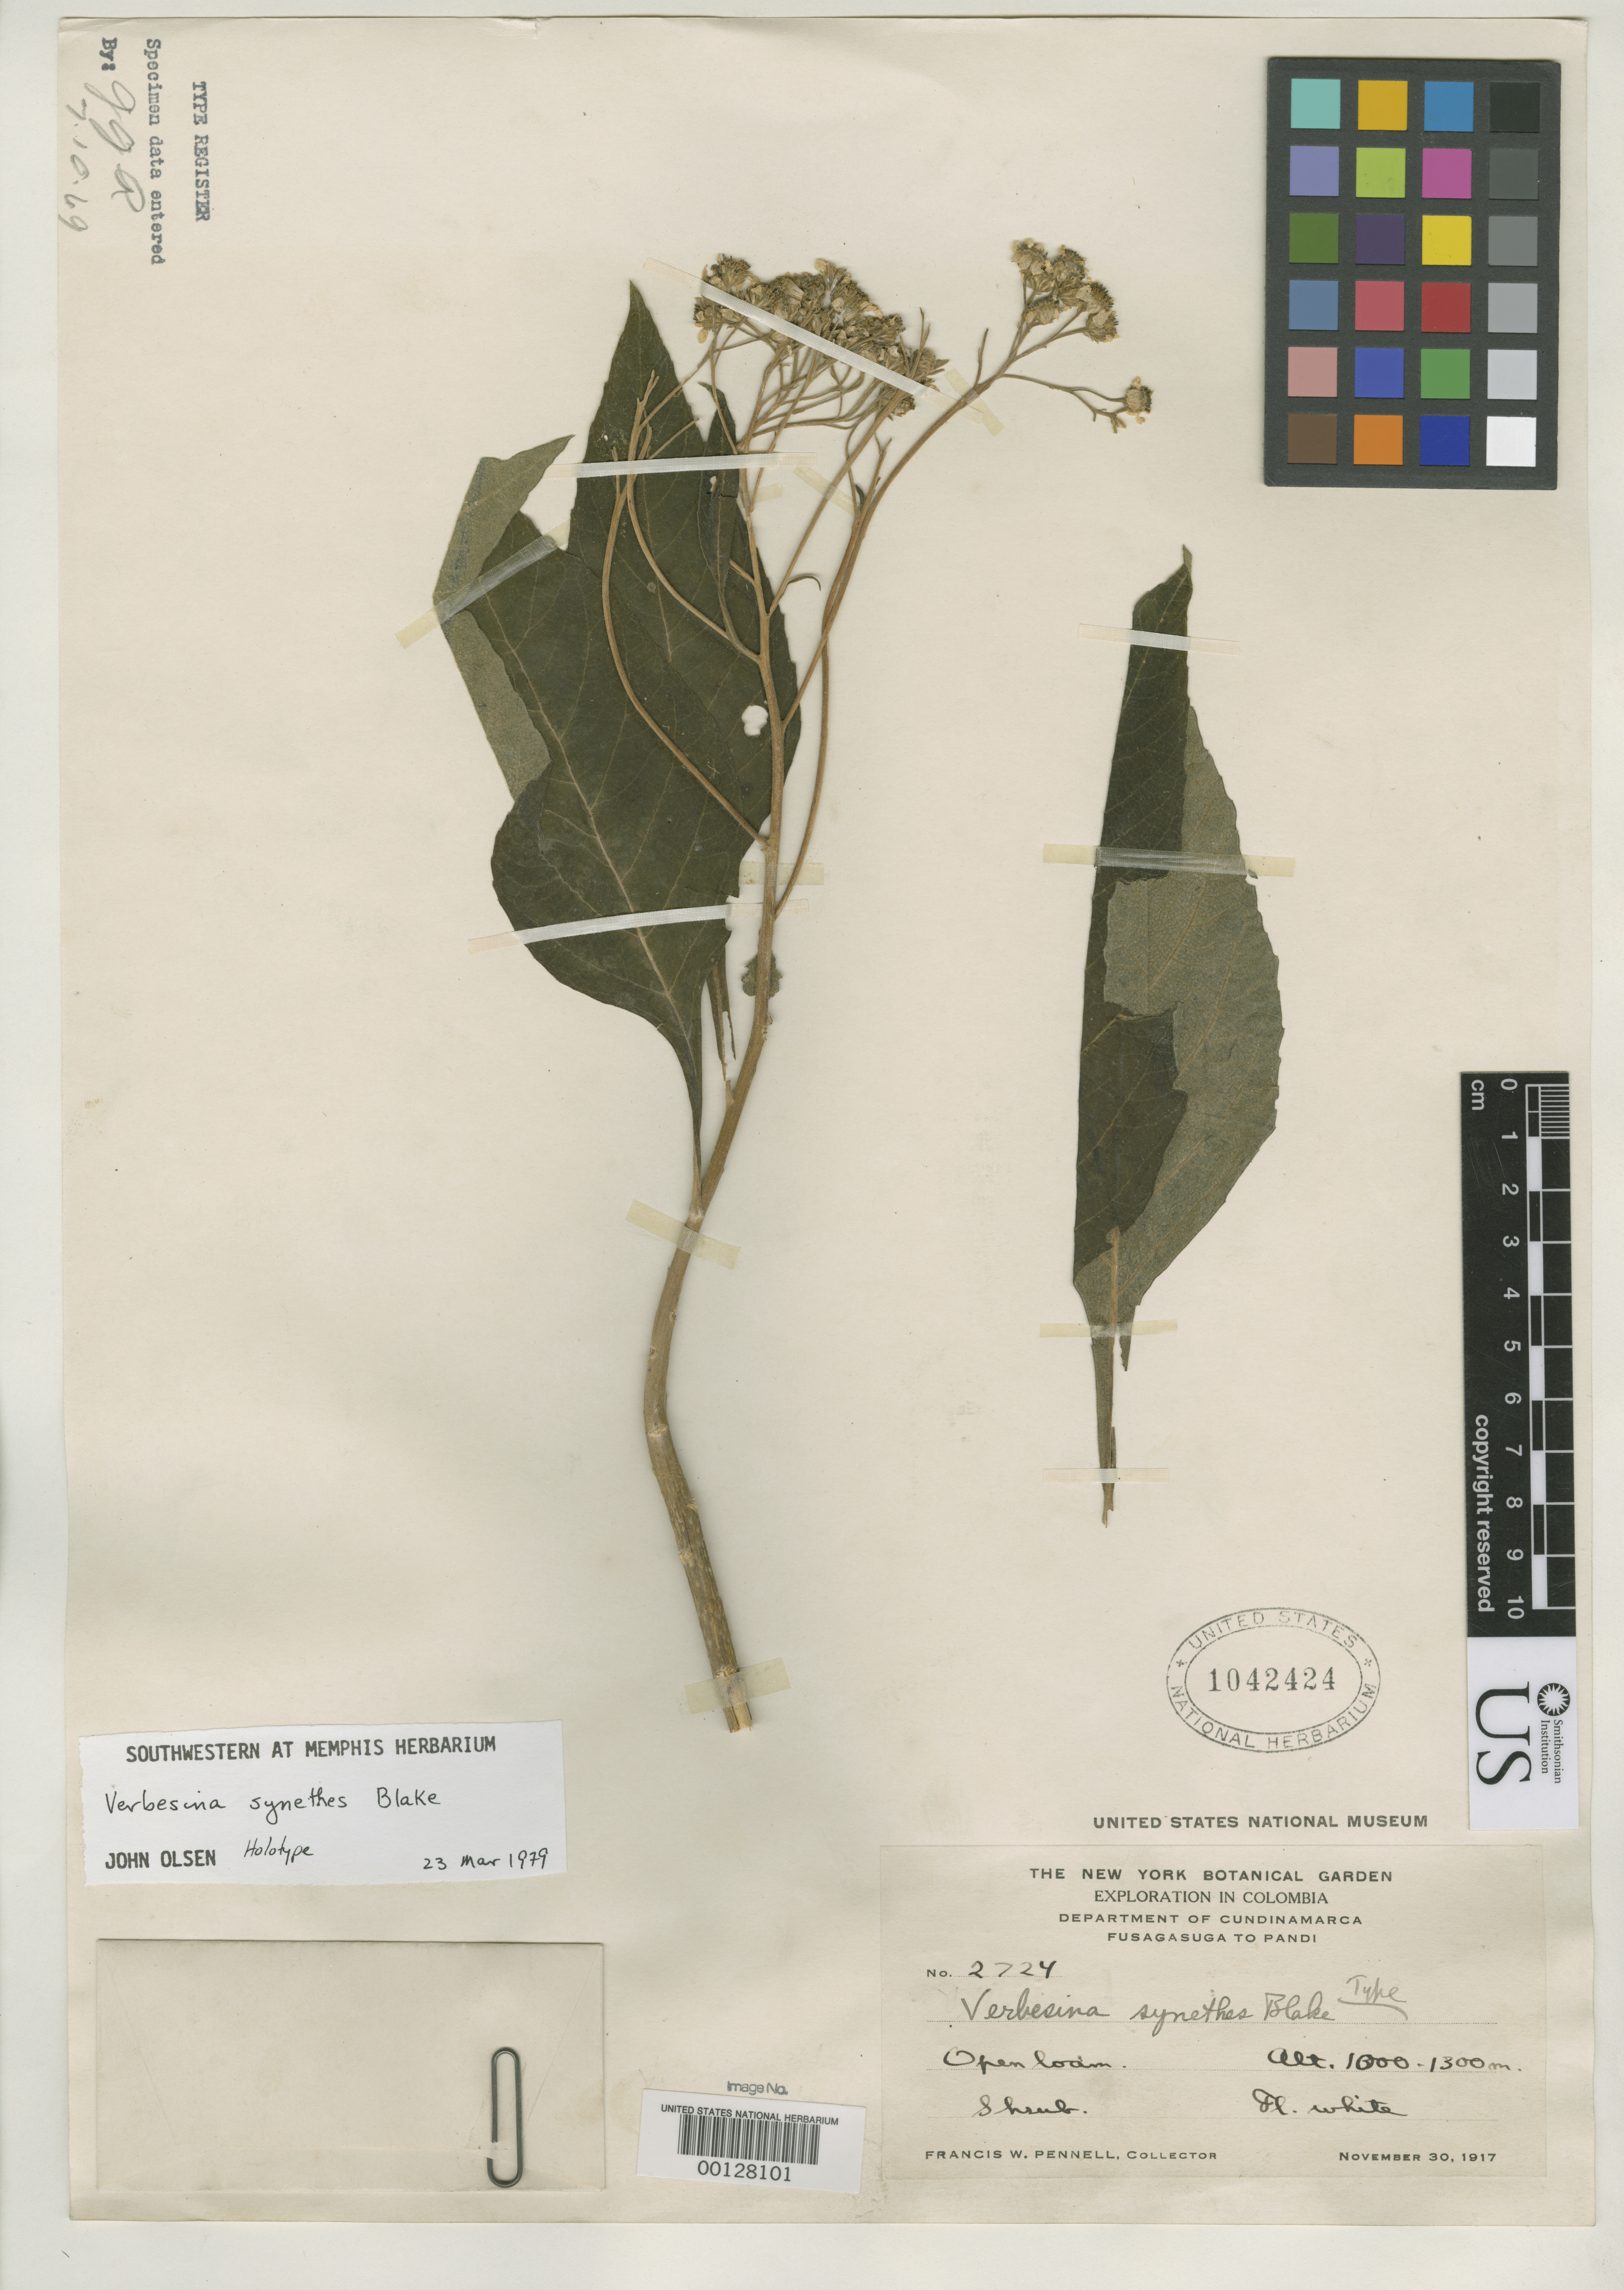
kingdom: Plantae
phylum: Tracheophyta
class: Magnoliopsida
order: Asterales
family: Asteraceae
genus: Verbesina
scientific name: Verbesina synethes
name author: S.F. Blake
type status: Holotype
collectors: F. W. Pennell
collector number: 2724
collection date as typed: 30 Nov 1917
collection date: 1917-11-30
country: Colombia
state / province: Cundinamarca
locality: Between Fusagasugá and Pandi.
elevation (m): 1000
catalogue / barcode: US 1042424